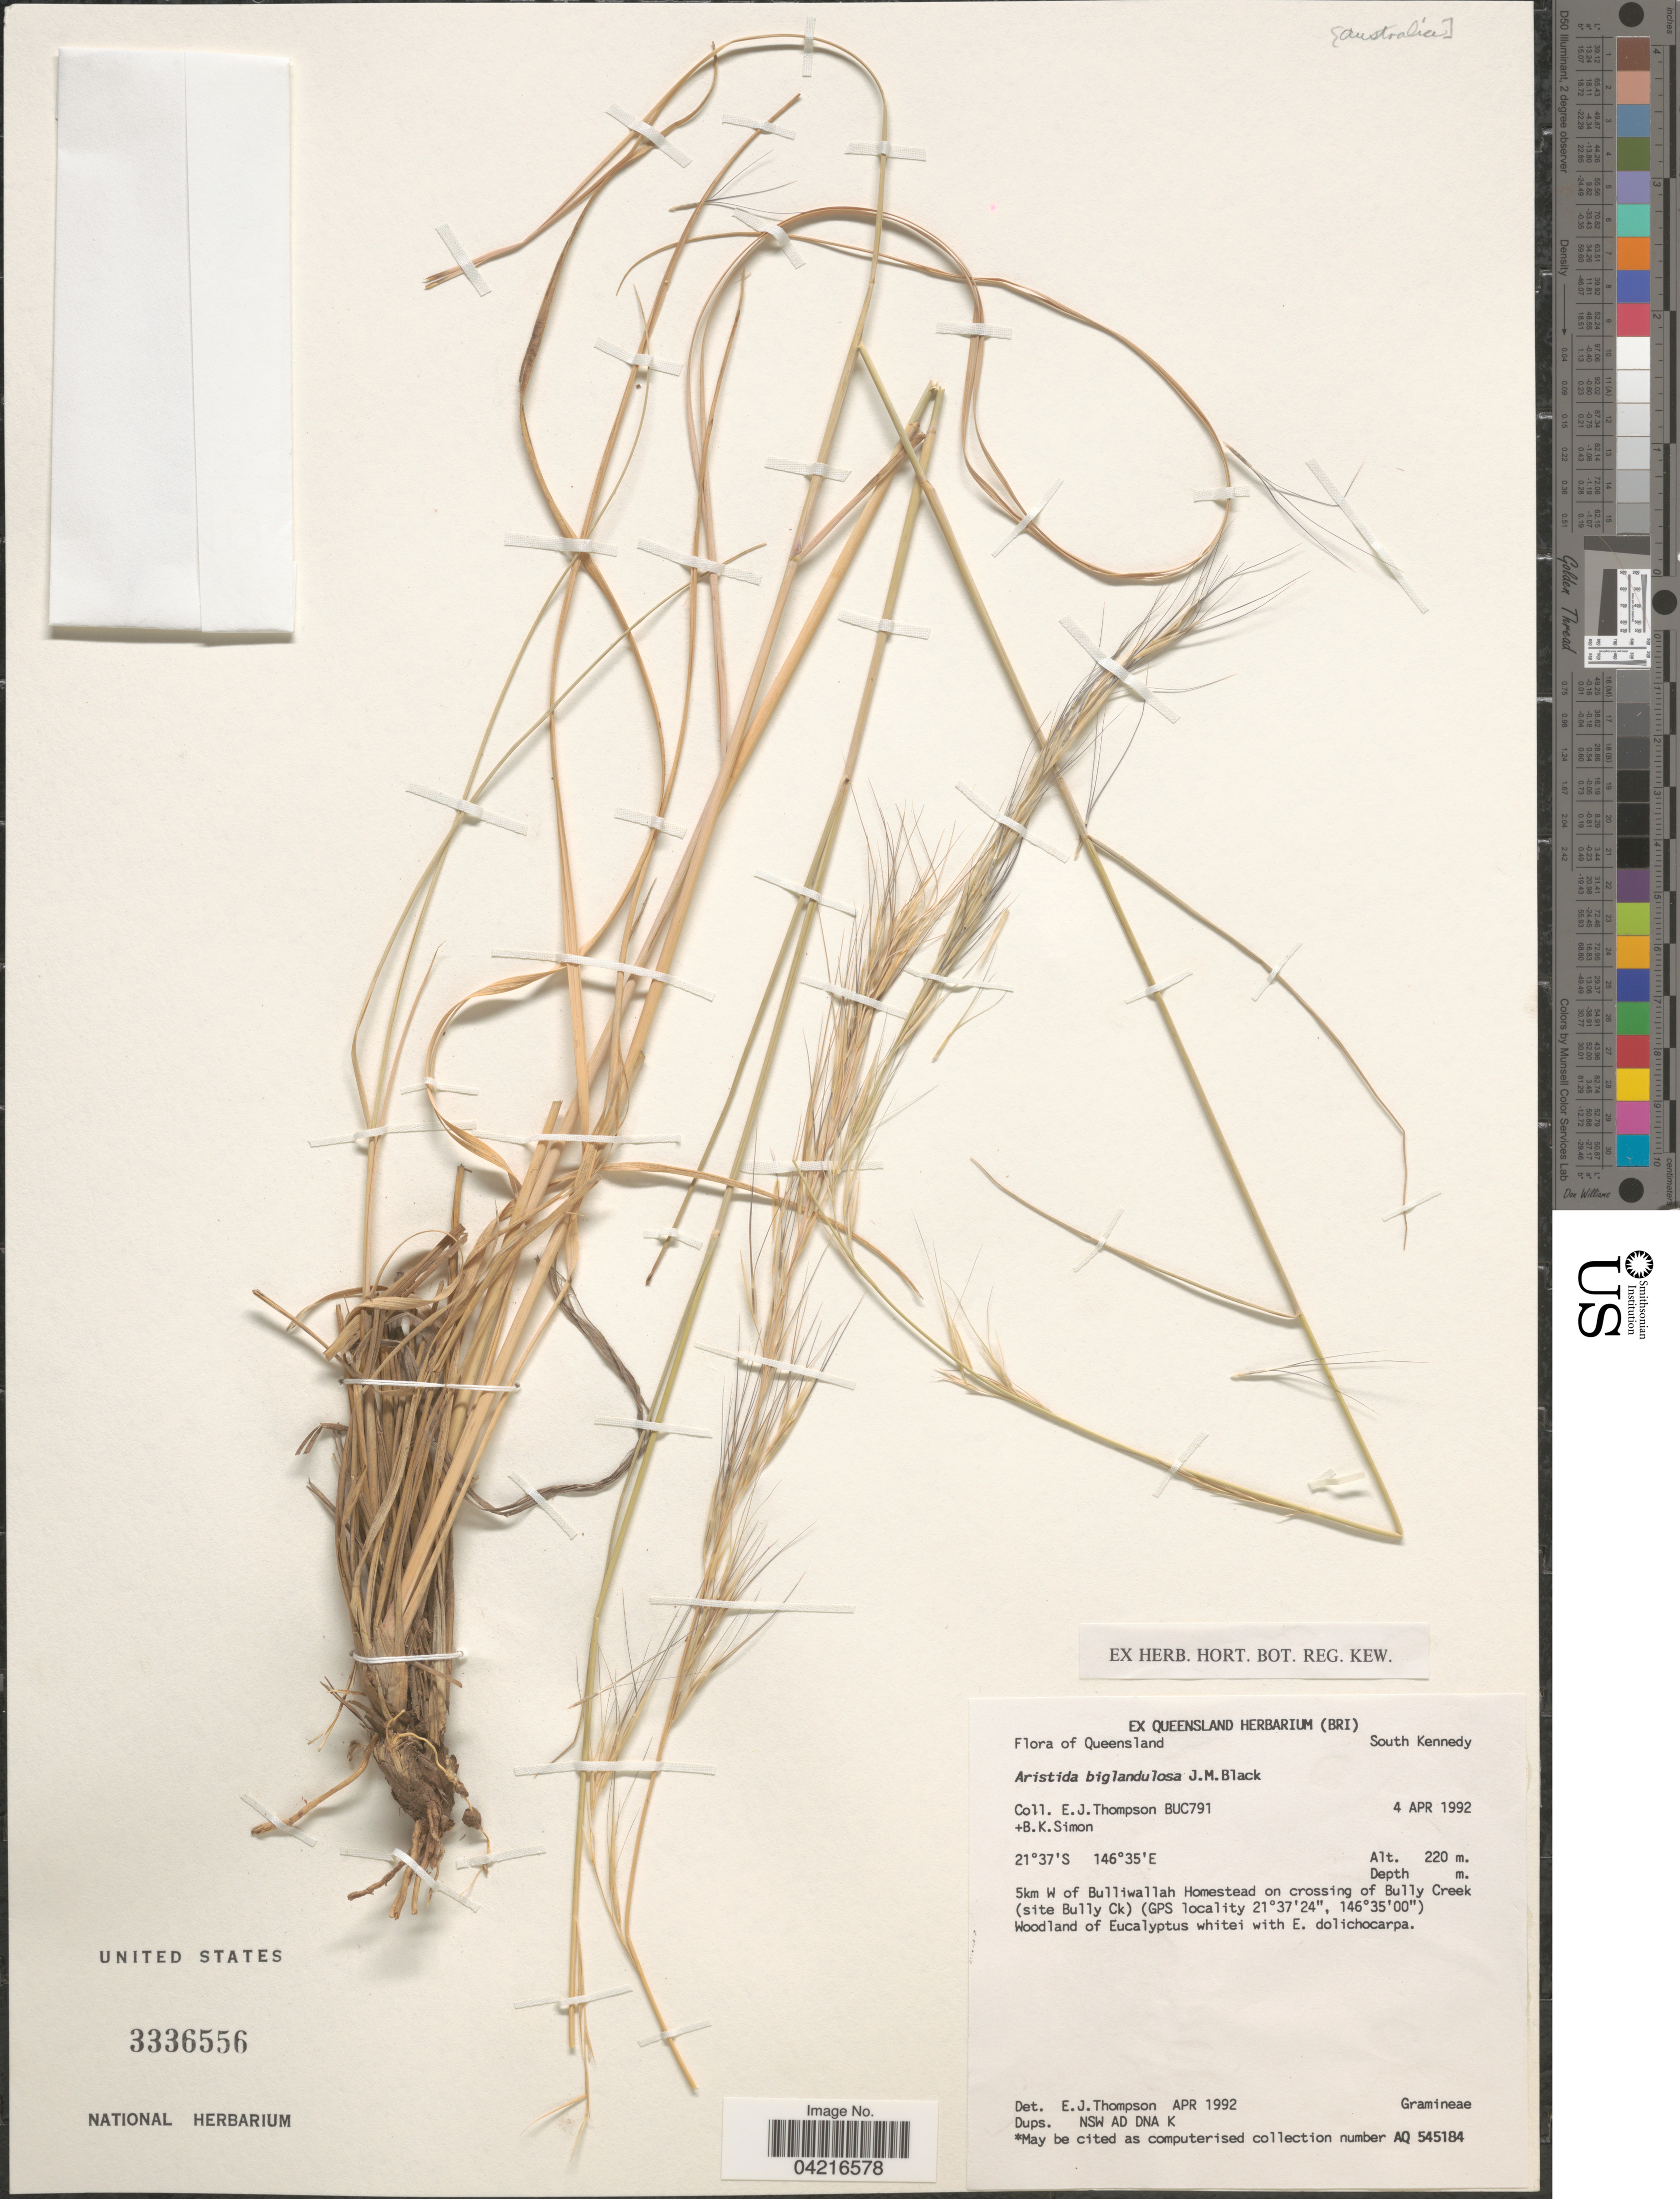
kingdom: Plantae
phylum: Tracheophyta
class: Liliopsida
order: Poales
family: Poaceae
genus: Aristida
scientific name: Aristida biglandulosa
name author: J.M. Black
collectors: E. J. Thompson & B. K. Simon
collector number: BUC791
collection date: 1992-04-04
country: Australia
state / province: Queensland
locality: South Kennedy. 5km W of Bulliwallah Homestead on crossing of Bully Creek (site Bully Ck).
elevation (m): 200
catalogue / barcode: US 3336556